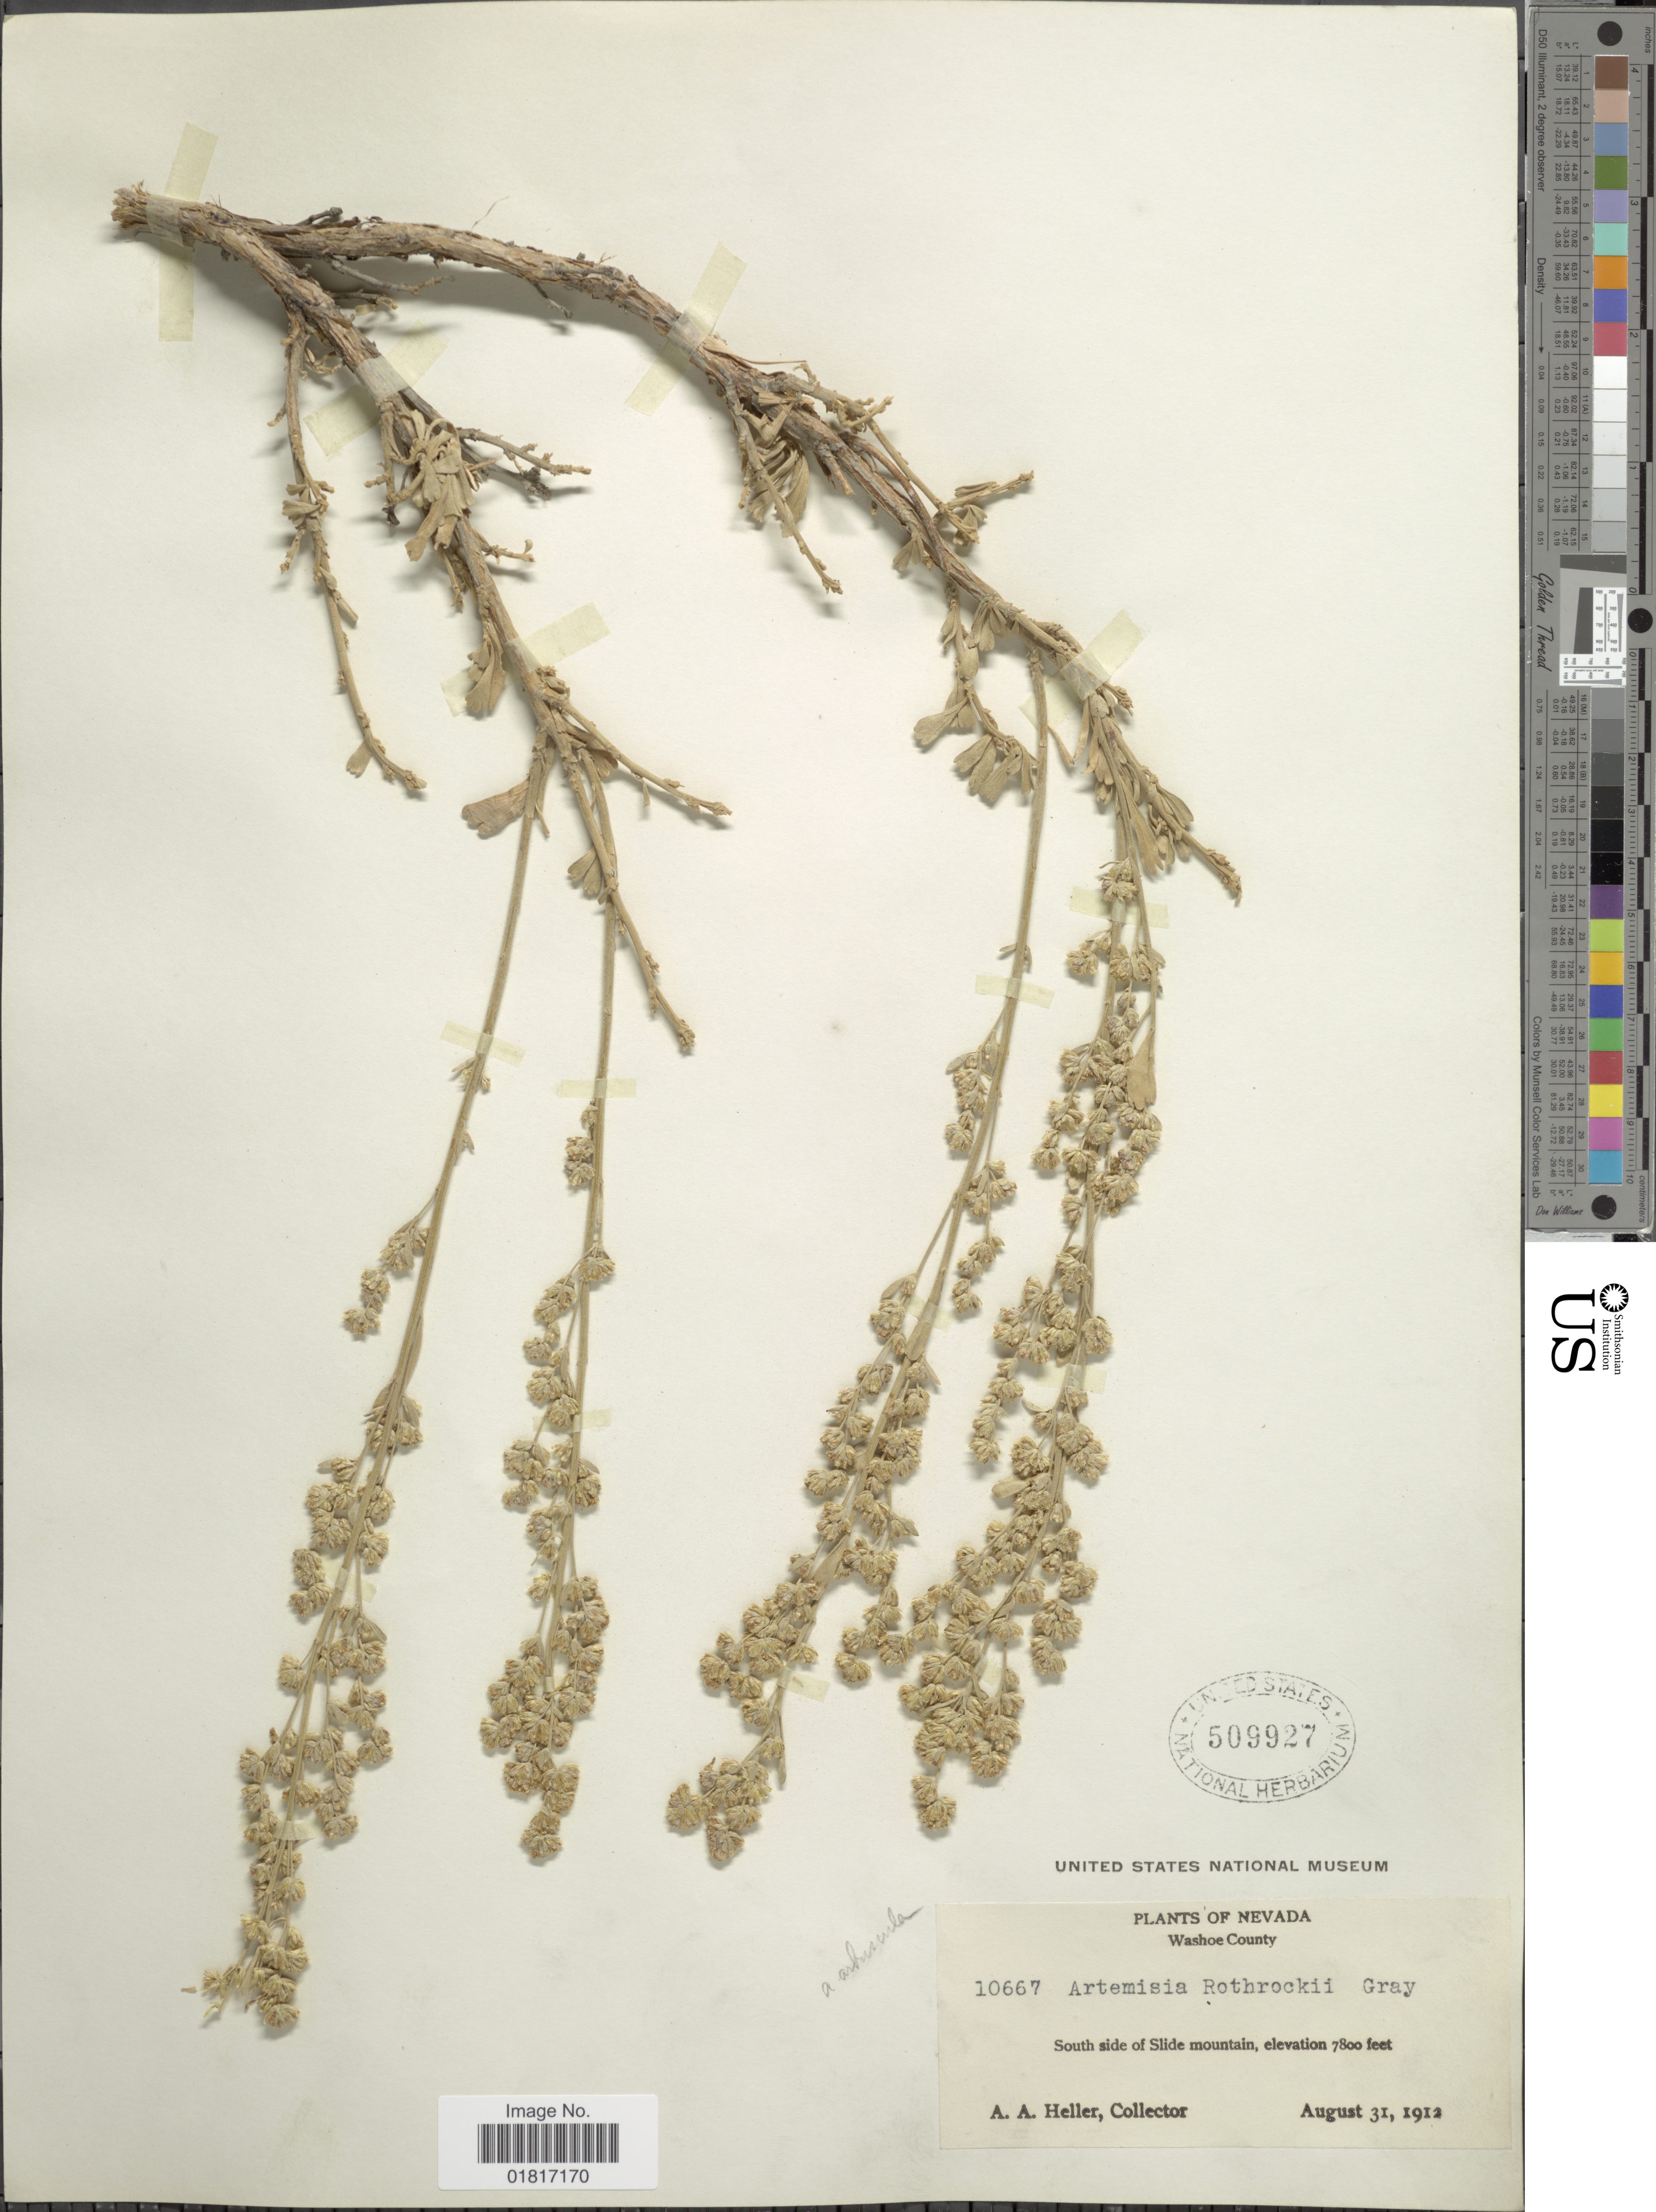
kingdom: Plantae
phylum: Tracheophyta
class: Magnoliopsida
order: Asterales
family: Asteraceae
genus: Artemisia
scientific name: Artemisia tridentata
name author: Nutt.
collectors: A. A. Heller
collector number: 10667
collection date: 1912-08-31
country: United States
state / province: Nevada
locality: Washoe County, South side of Slide mountain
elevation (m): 2377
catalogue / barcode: US 509927